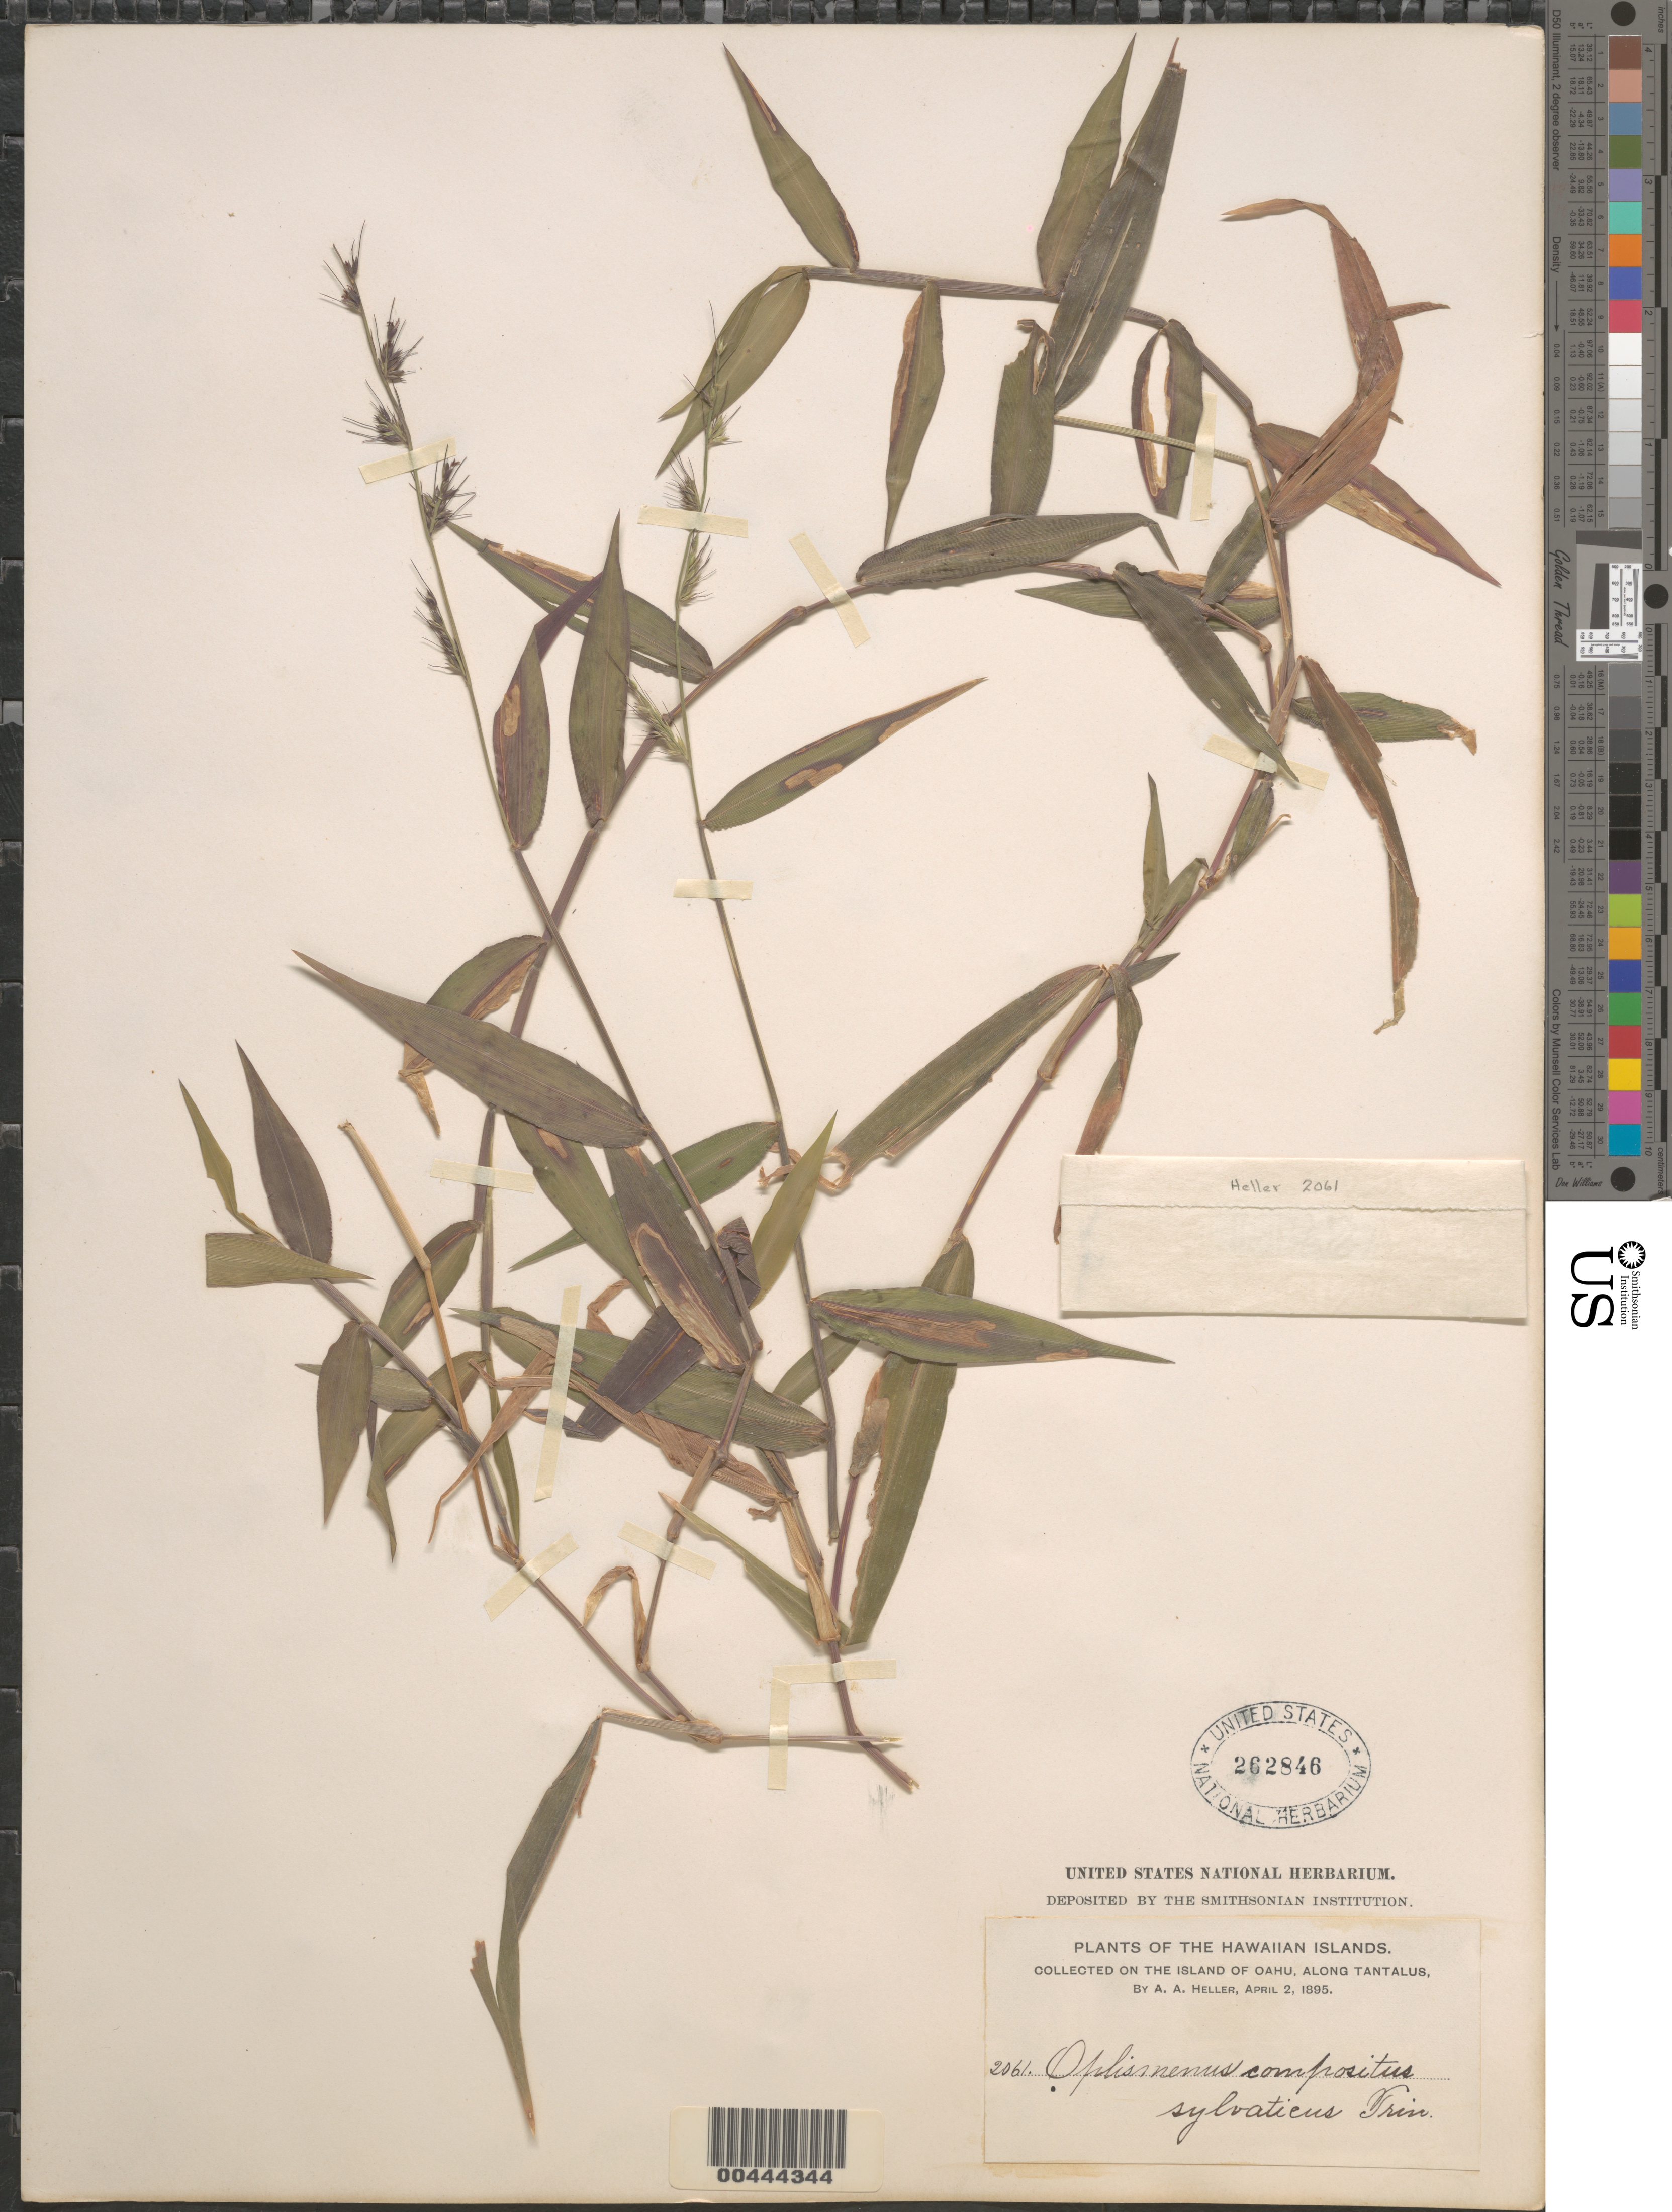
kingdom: Plantae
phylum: Tracheophyta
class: Liliopsida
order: Poales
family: Poaceae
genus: Oplismenus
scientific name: Oplismenus hirtellus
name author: (L.) P. Beauv.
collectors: A. A. Heller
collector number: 2061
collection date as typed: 2 Apr 1895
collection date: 1895-04-02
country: United States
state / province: Hawaii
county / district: Honolulu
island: Oahu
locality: Along Tantalus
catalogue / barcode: US 262846